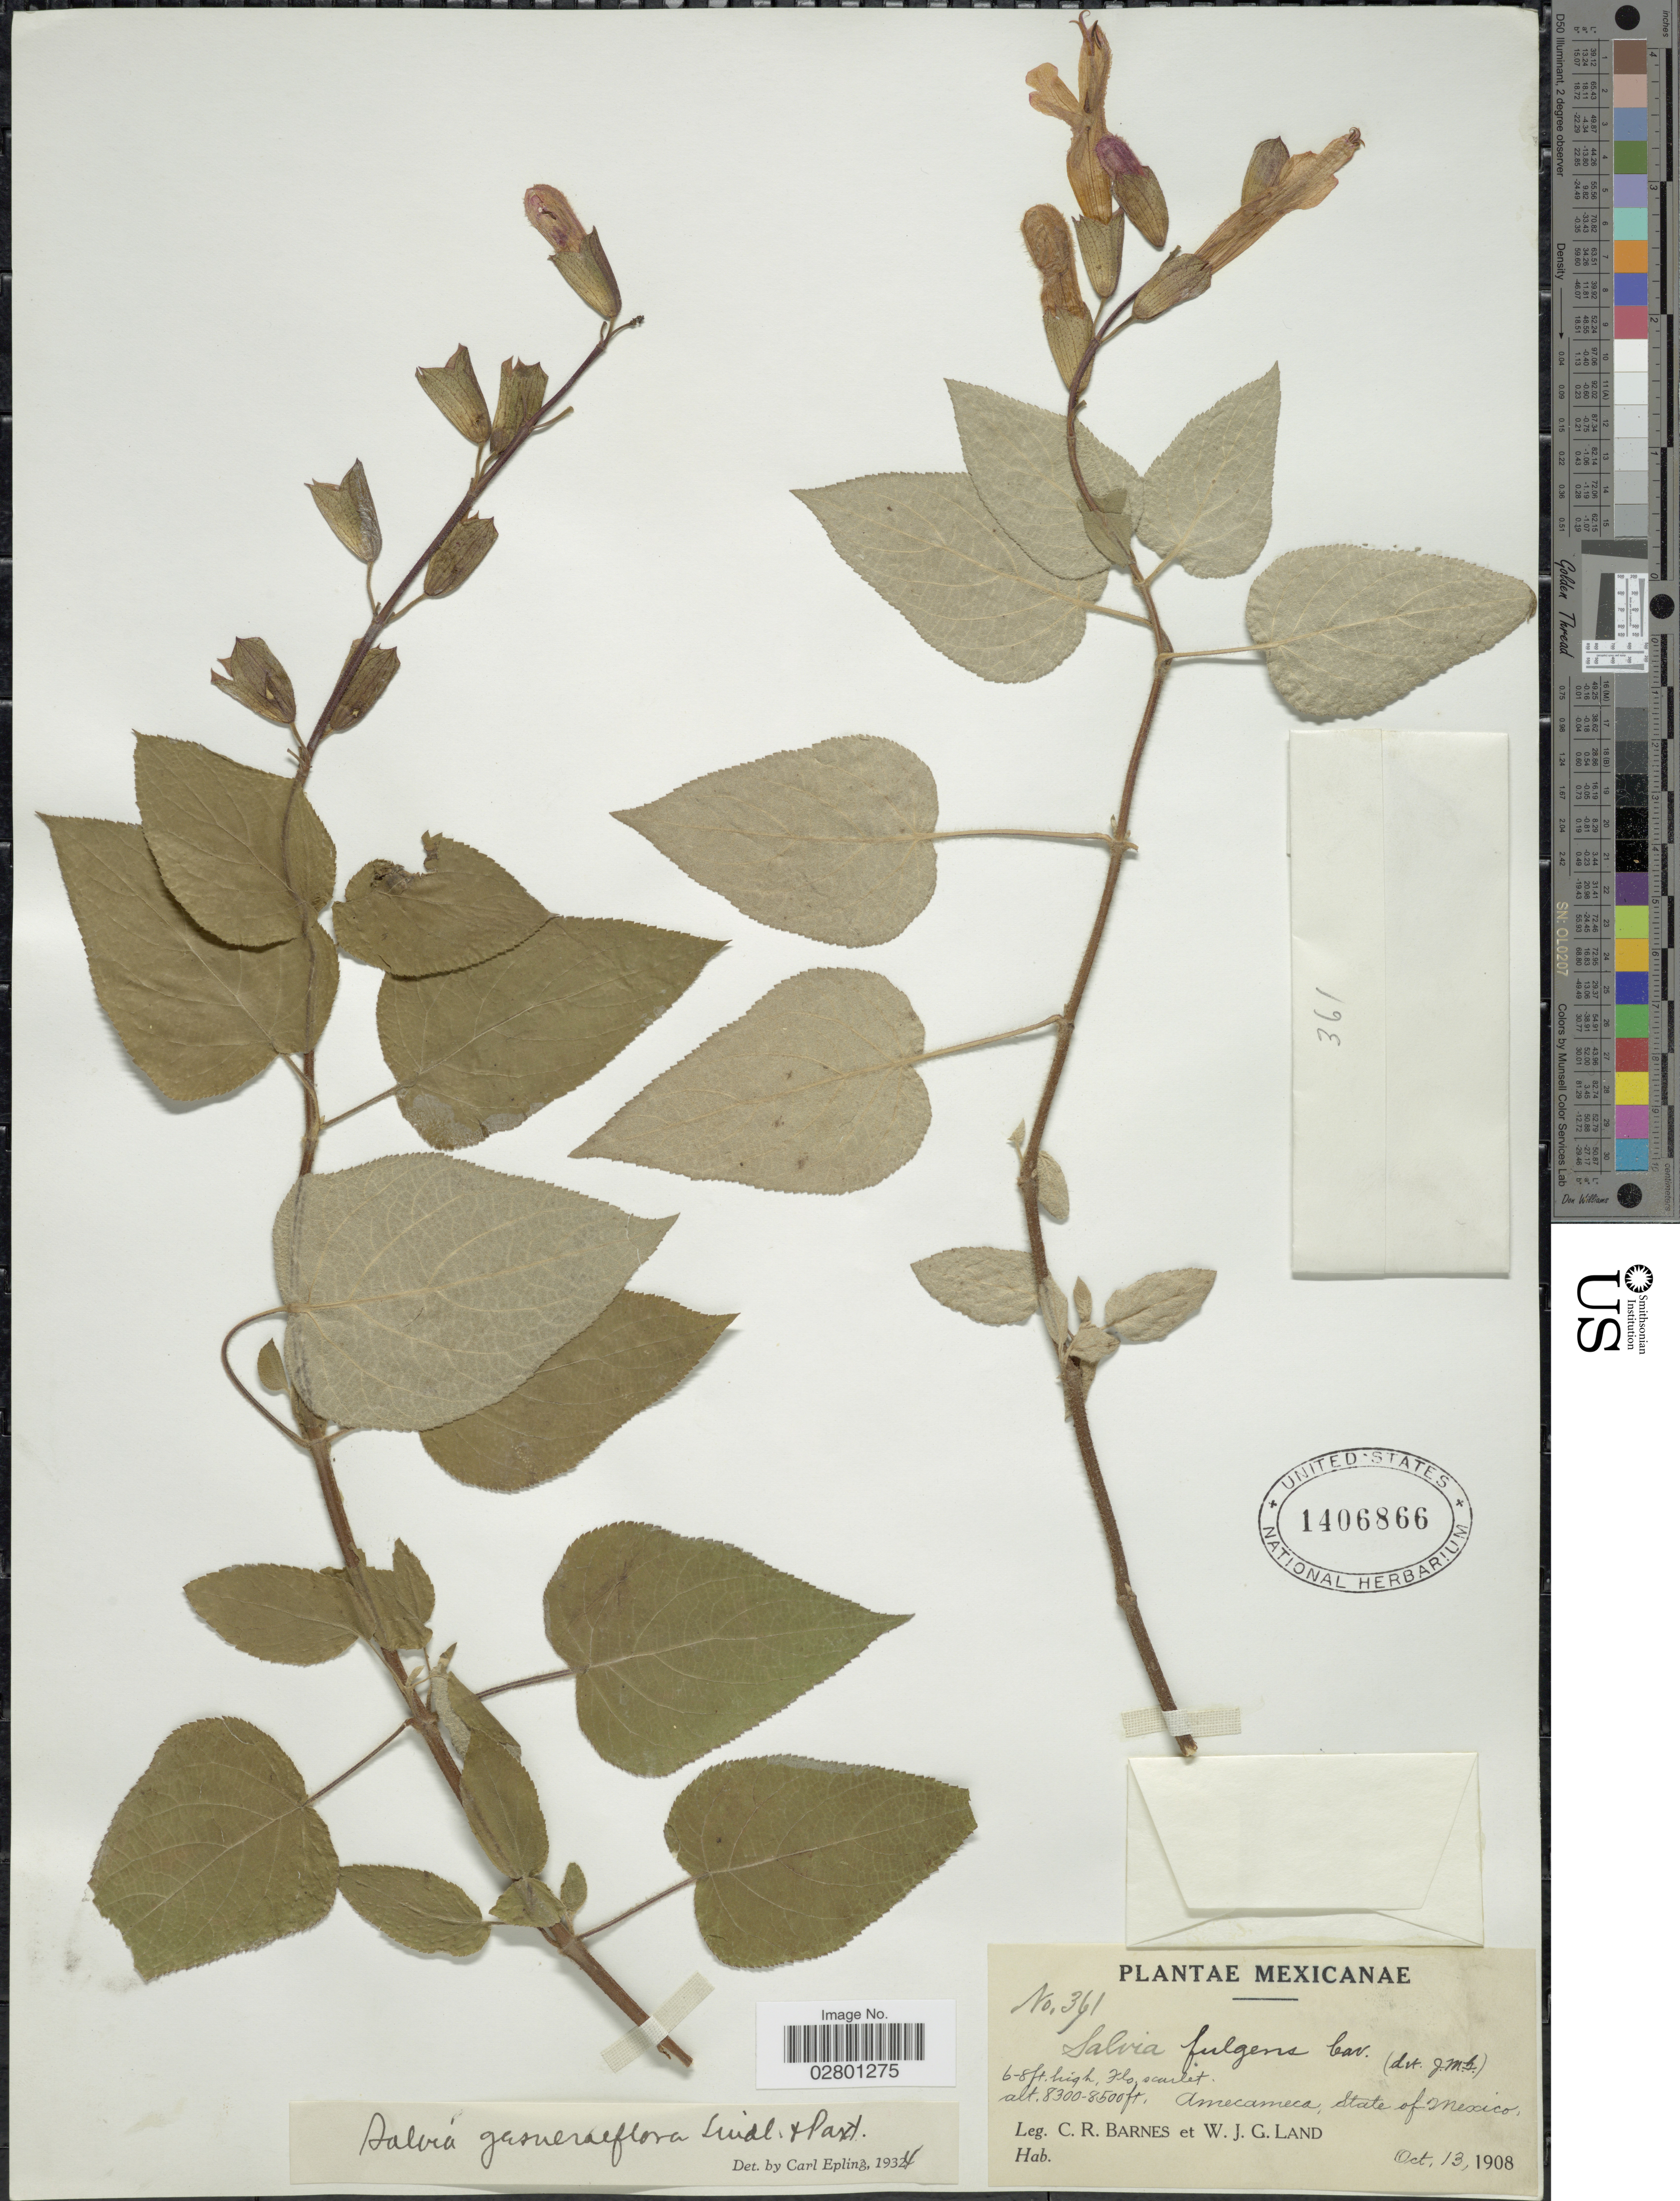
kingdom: Plantae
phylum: Tracheophyta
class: Magnoliopsida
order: Lamiales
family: Lamiaceae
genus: Salvia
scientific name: Salvia gesneriiflora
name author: Lindl. & Paxton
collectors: C. R. Barnes & W. J. G. Land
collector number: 391*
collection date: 1908-10-13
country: Mexico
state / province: México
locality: Mexicanae. Amecameca.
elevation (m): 2530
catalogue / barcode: US 1406866